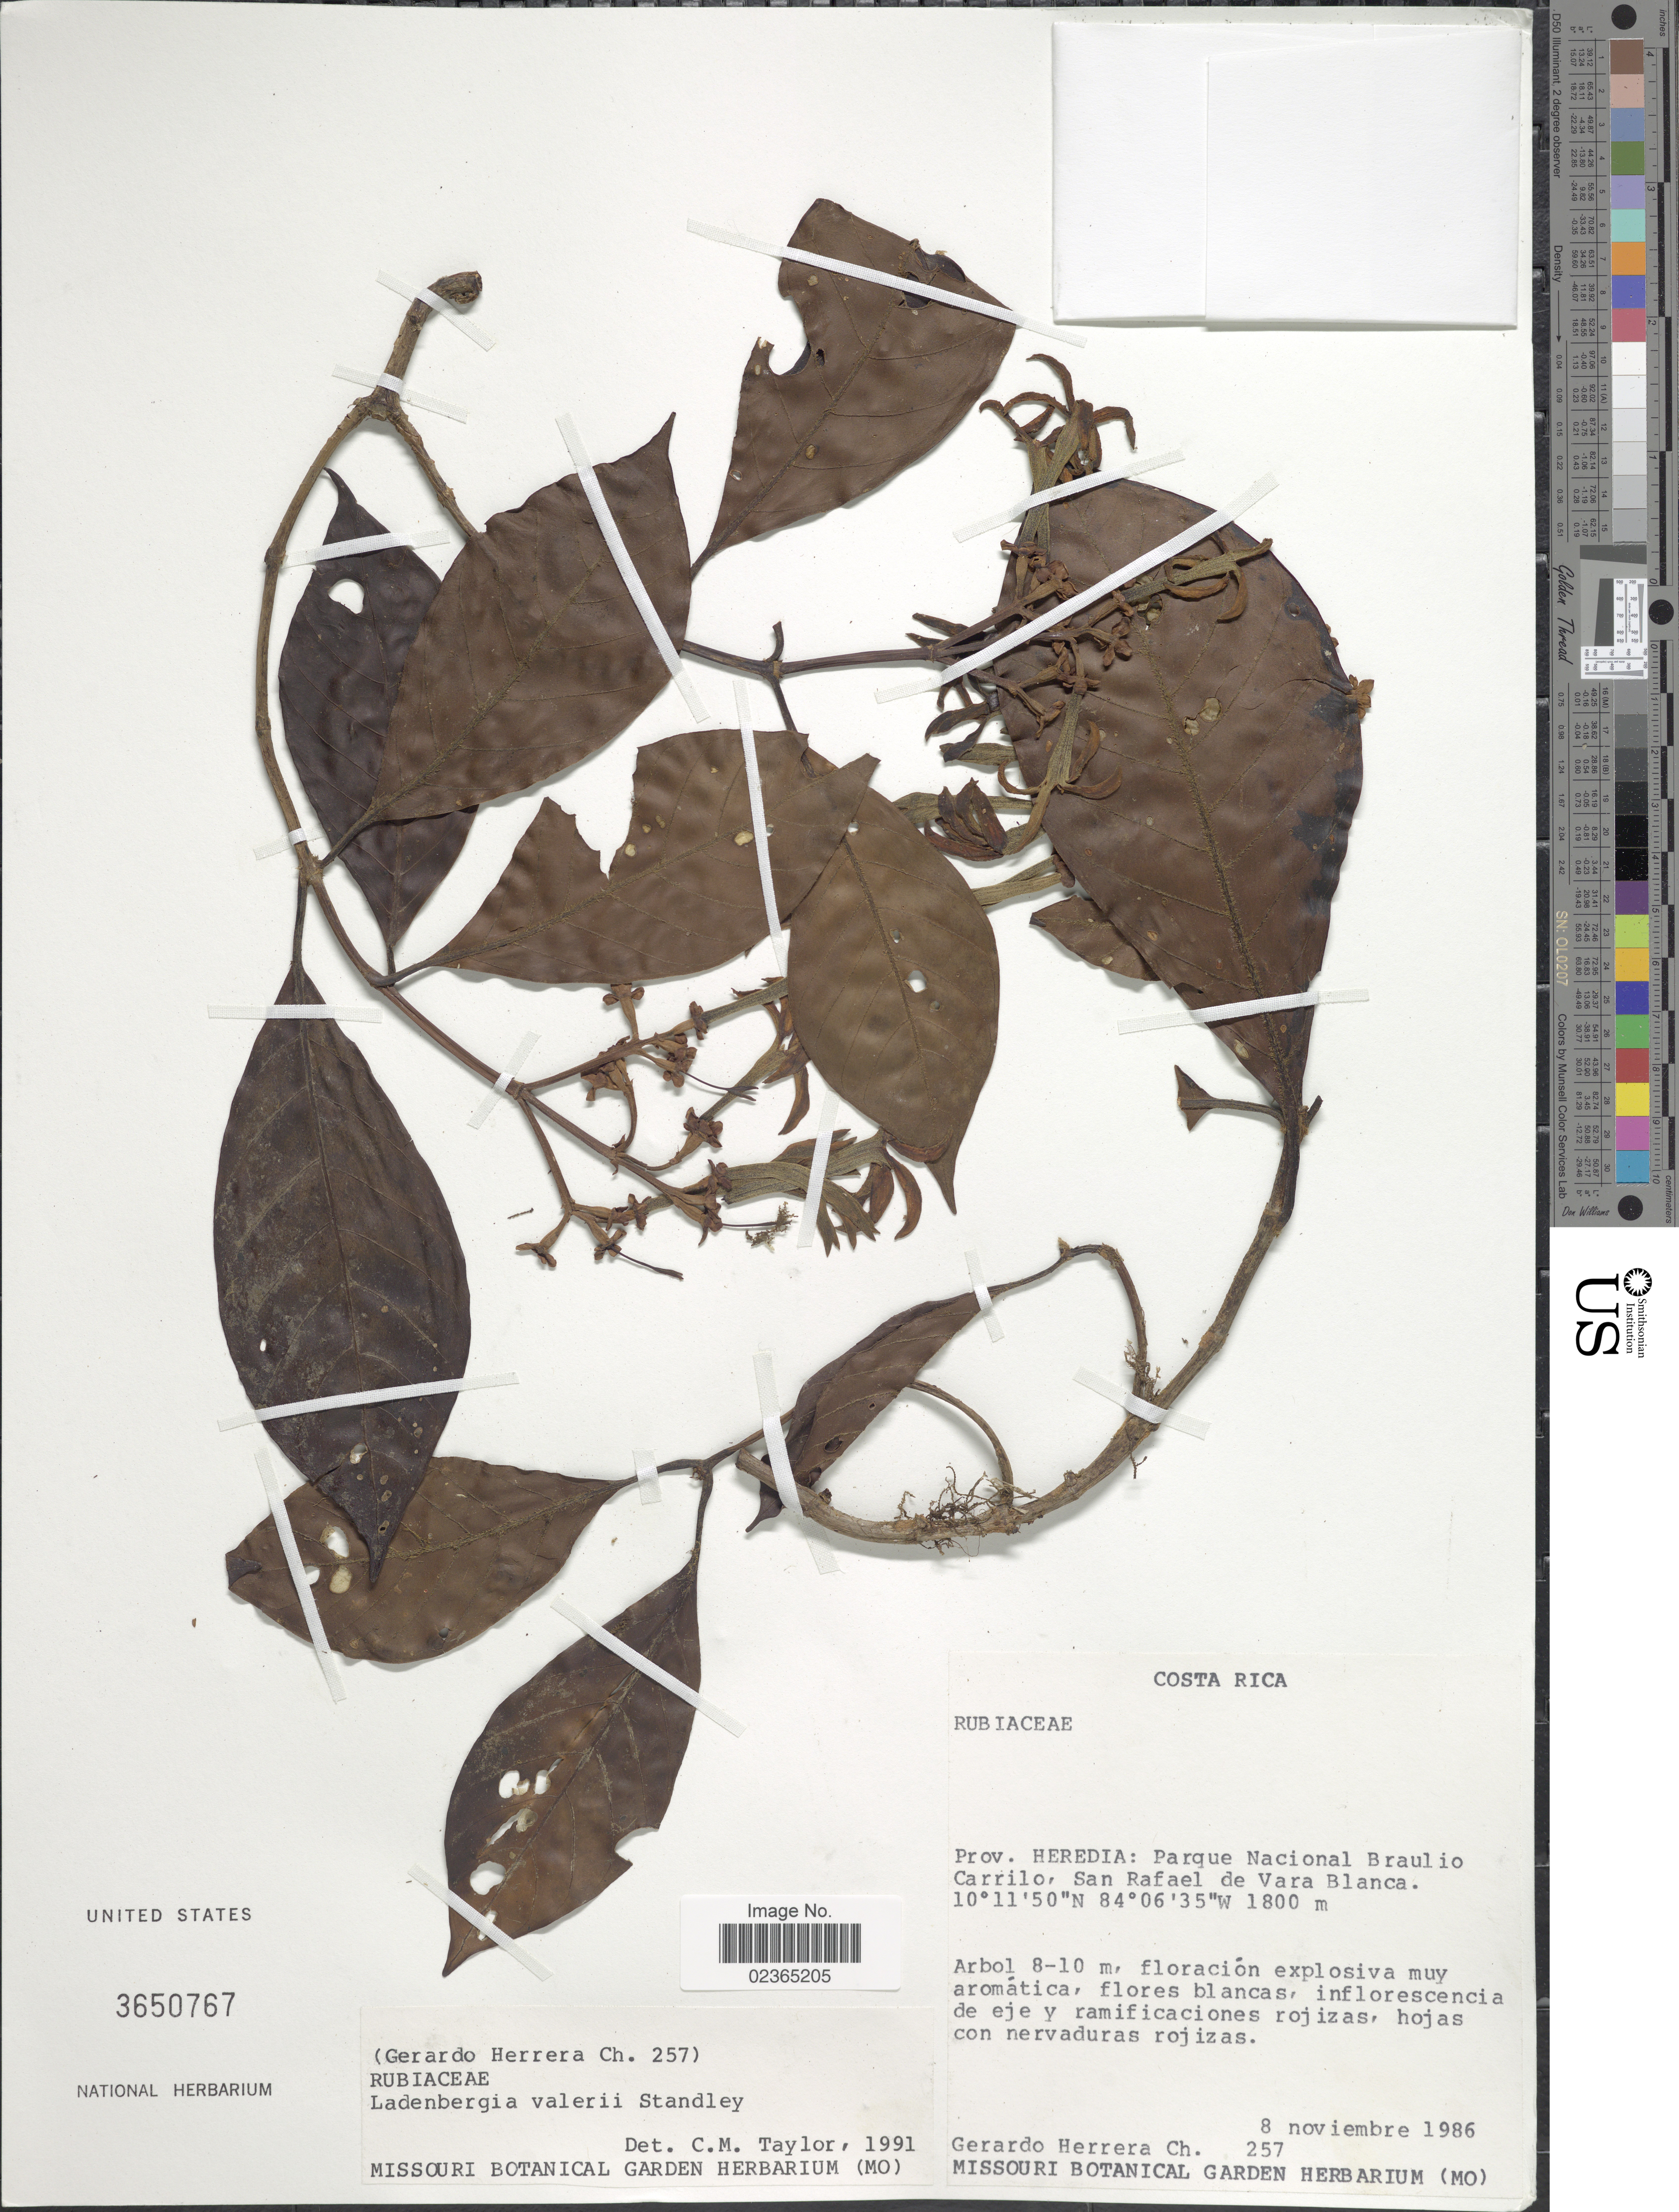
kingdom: Plantae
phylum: Tracheophyta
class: Magnoliopsida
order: Gentianales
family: Rubiaceae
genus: Ladenbergia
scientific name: Ladenbergia valerii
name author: Standl.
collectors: G. Herrera Ch.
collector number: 257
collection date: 1986-11-08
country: Costa Rica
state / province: Heredia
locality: Parque Nacional Braulio Carrilo, San Rafael de Vara Blanca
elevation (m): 1800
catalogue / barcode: US 3650767